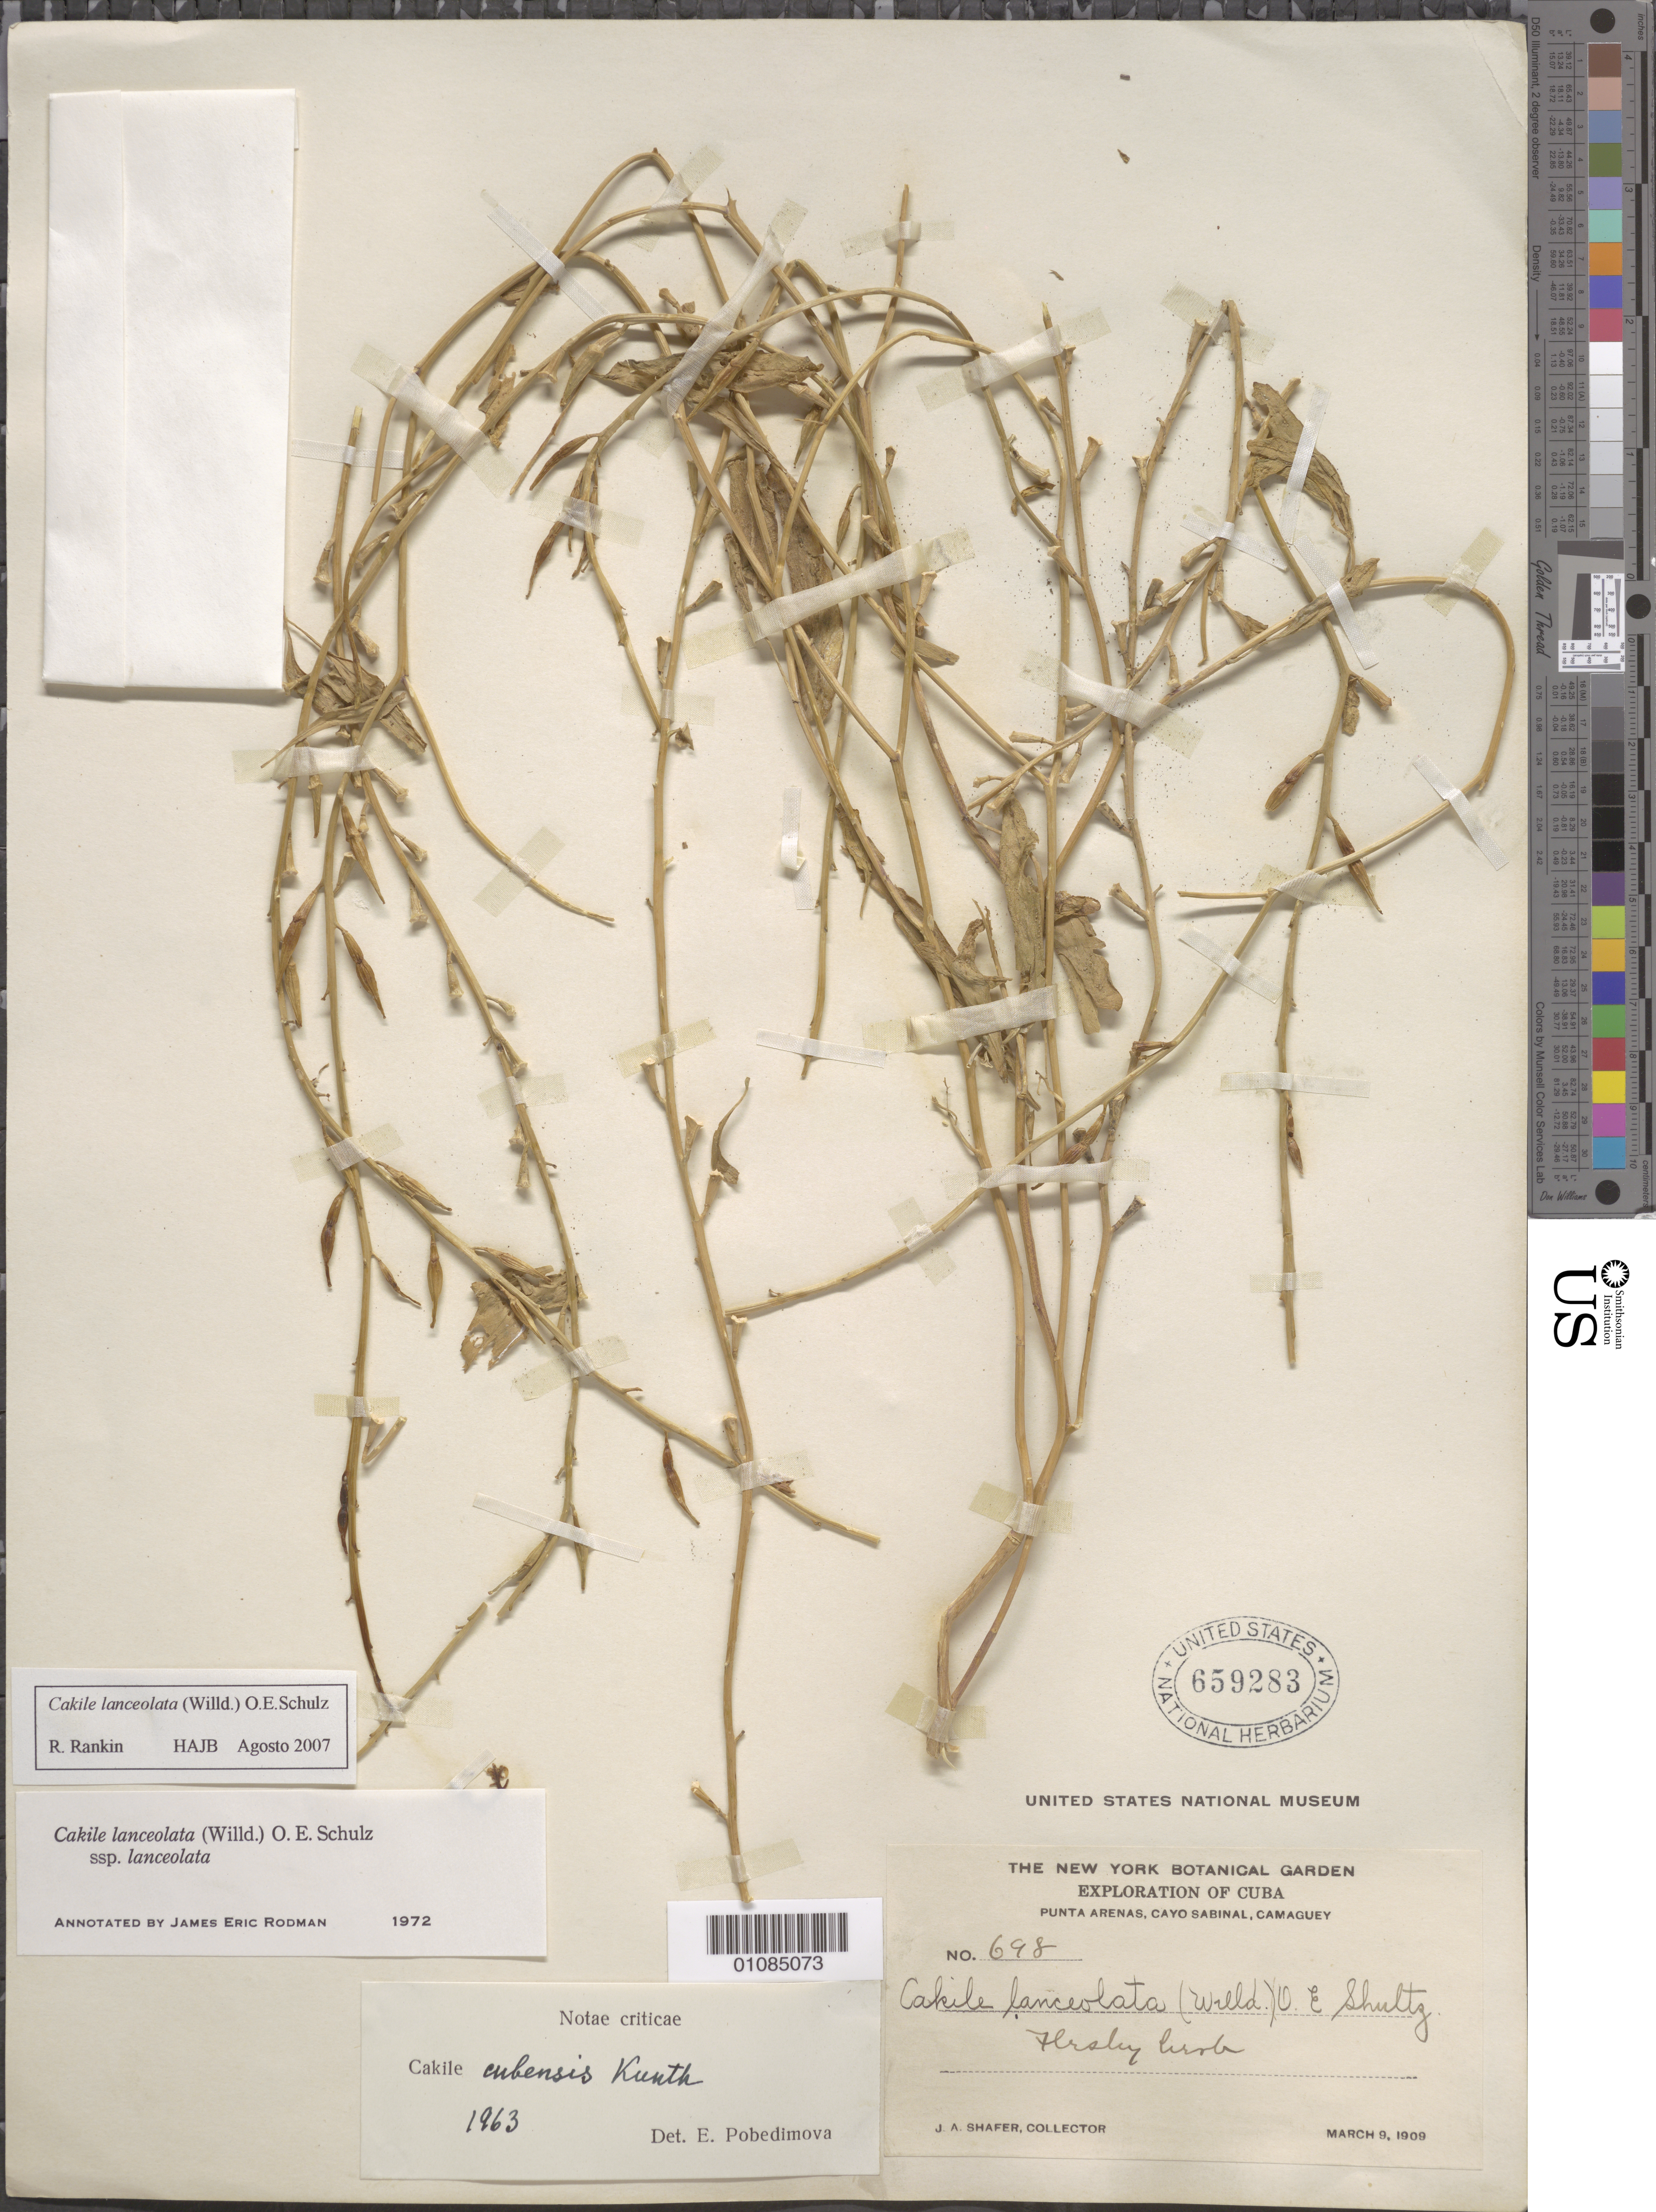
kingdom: Plantae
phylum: Tracheophyta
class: Magnoliopsida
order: Brassicales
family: Brassicaceae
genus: Cakile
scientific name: Cakile lanceolata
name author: (Willd.) O.E. Schulz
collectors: J. A. Shafer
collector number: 698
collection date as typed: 09 Mar 1909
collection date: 1909-03-09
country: Cuba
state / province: Camagüey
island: Cuba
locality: Punta Arenas, Cayo Sabinal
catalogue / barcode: US 659283